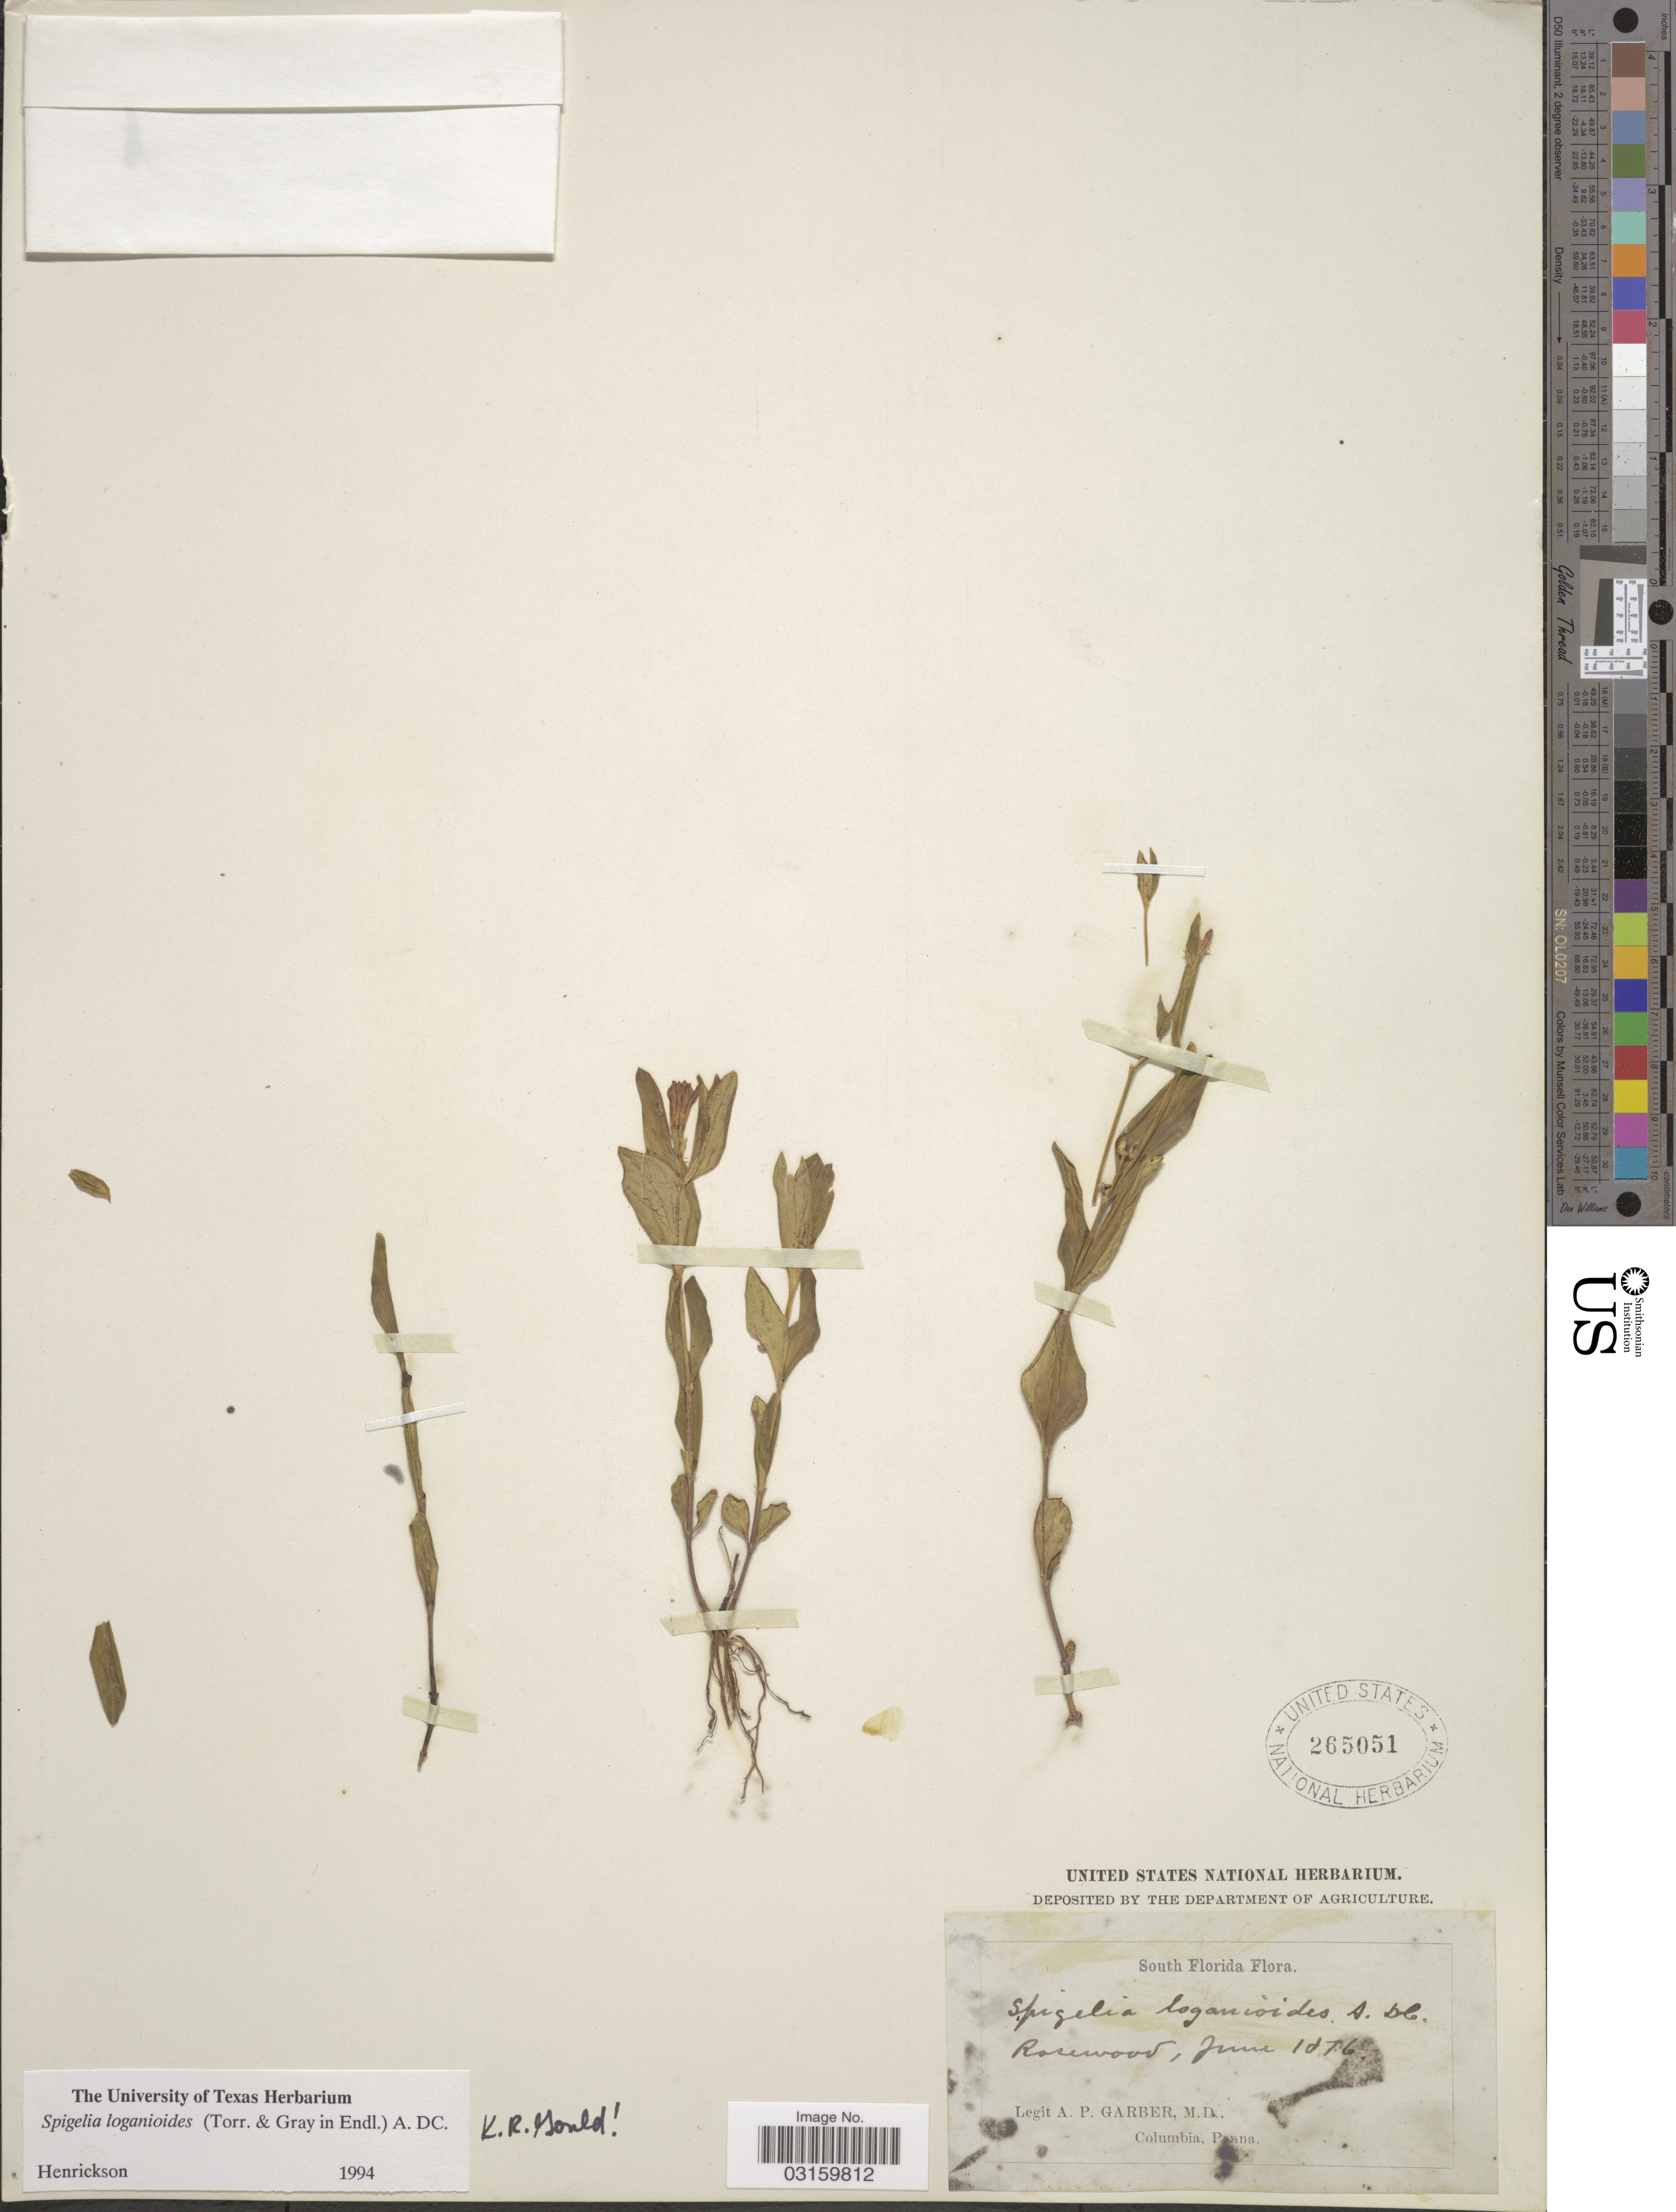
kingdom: Plantae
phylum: Tracheophyta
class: Magnoliopsida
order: Gentianales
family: Loganiaceae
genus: Spigelia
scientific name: Spigelia loganioides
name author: A. DC.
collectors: A. P. Garber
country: United States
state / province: Florida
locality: South Florida.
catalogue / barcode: US 265051